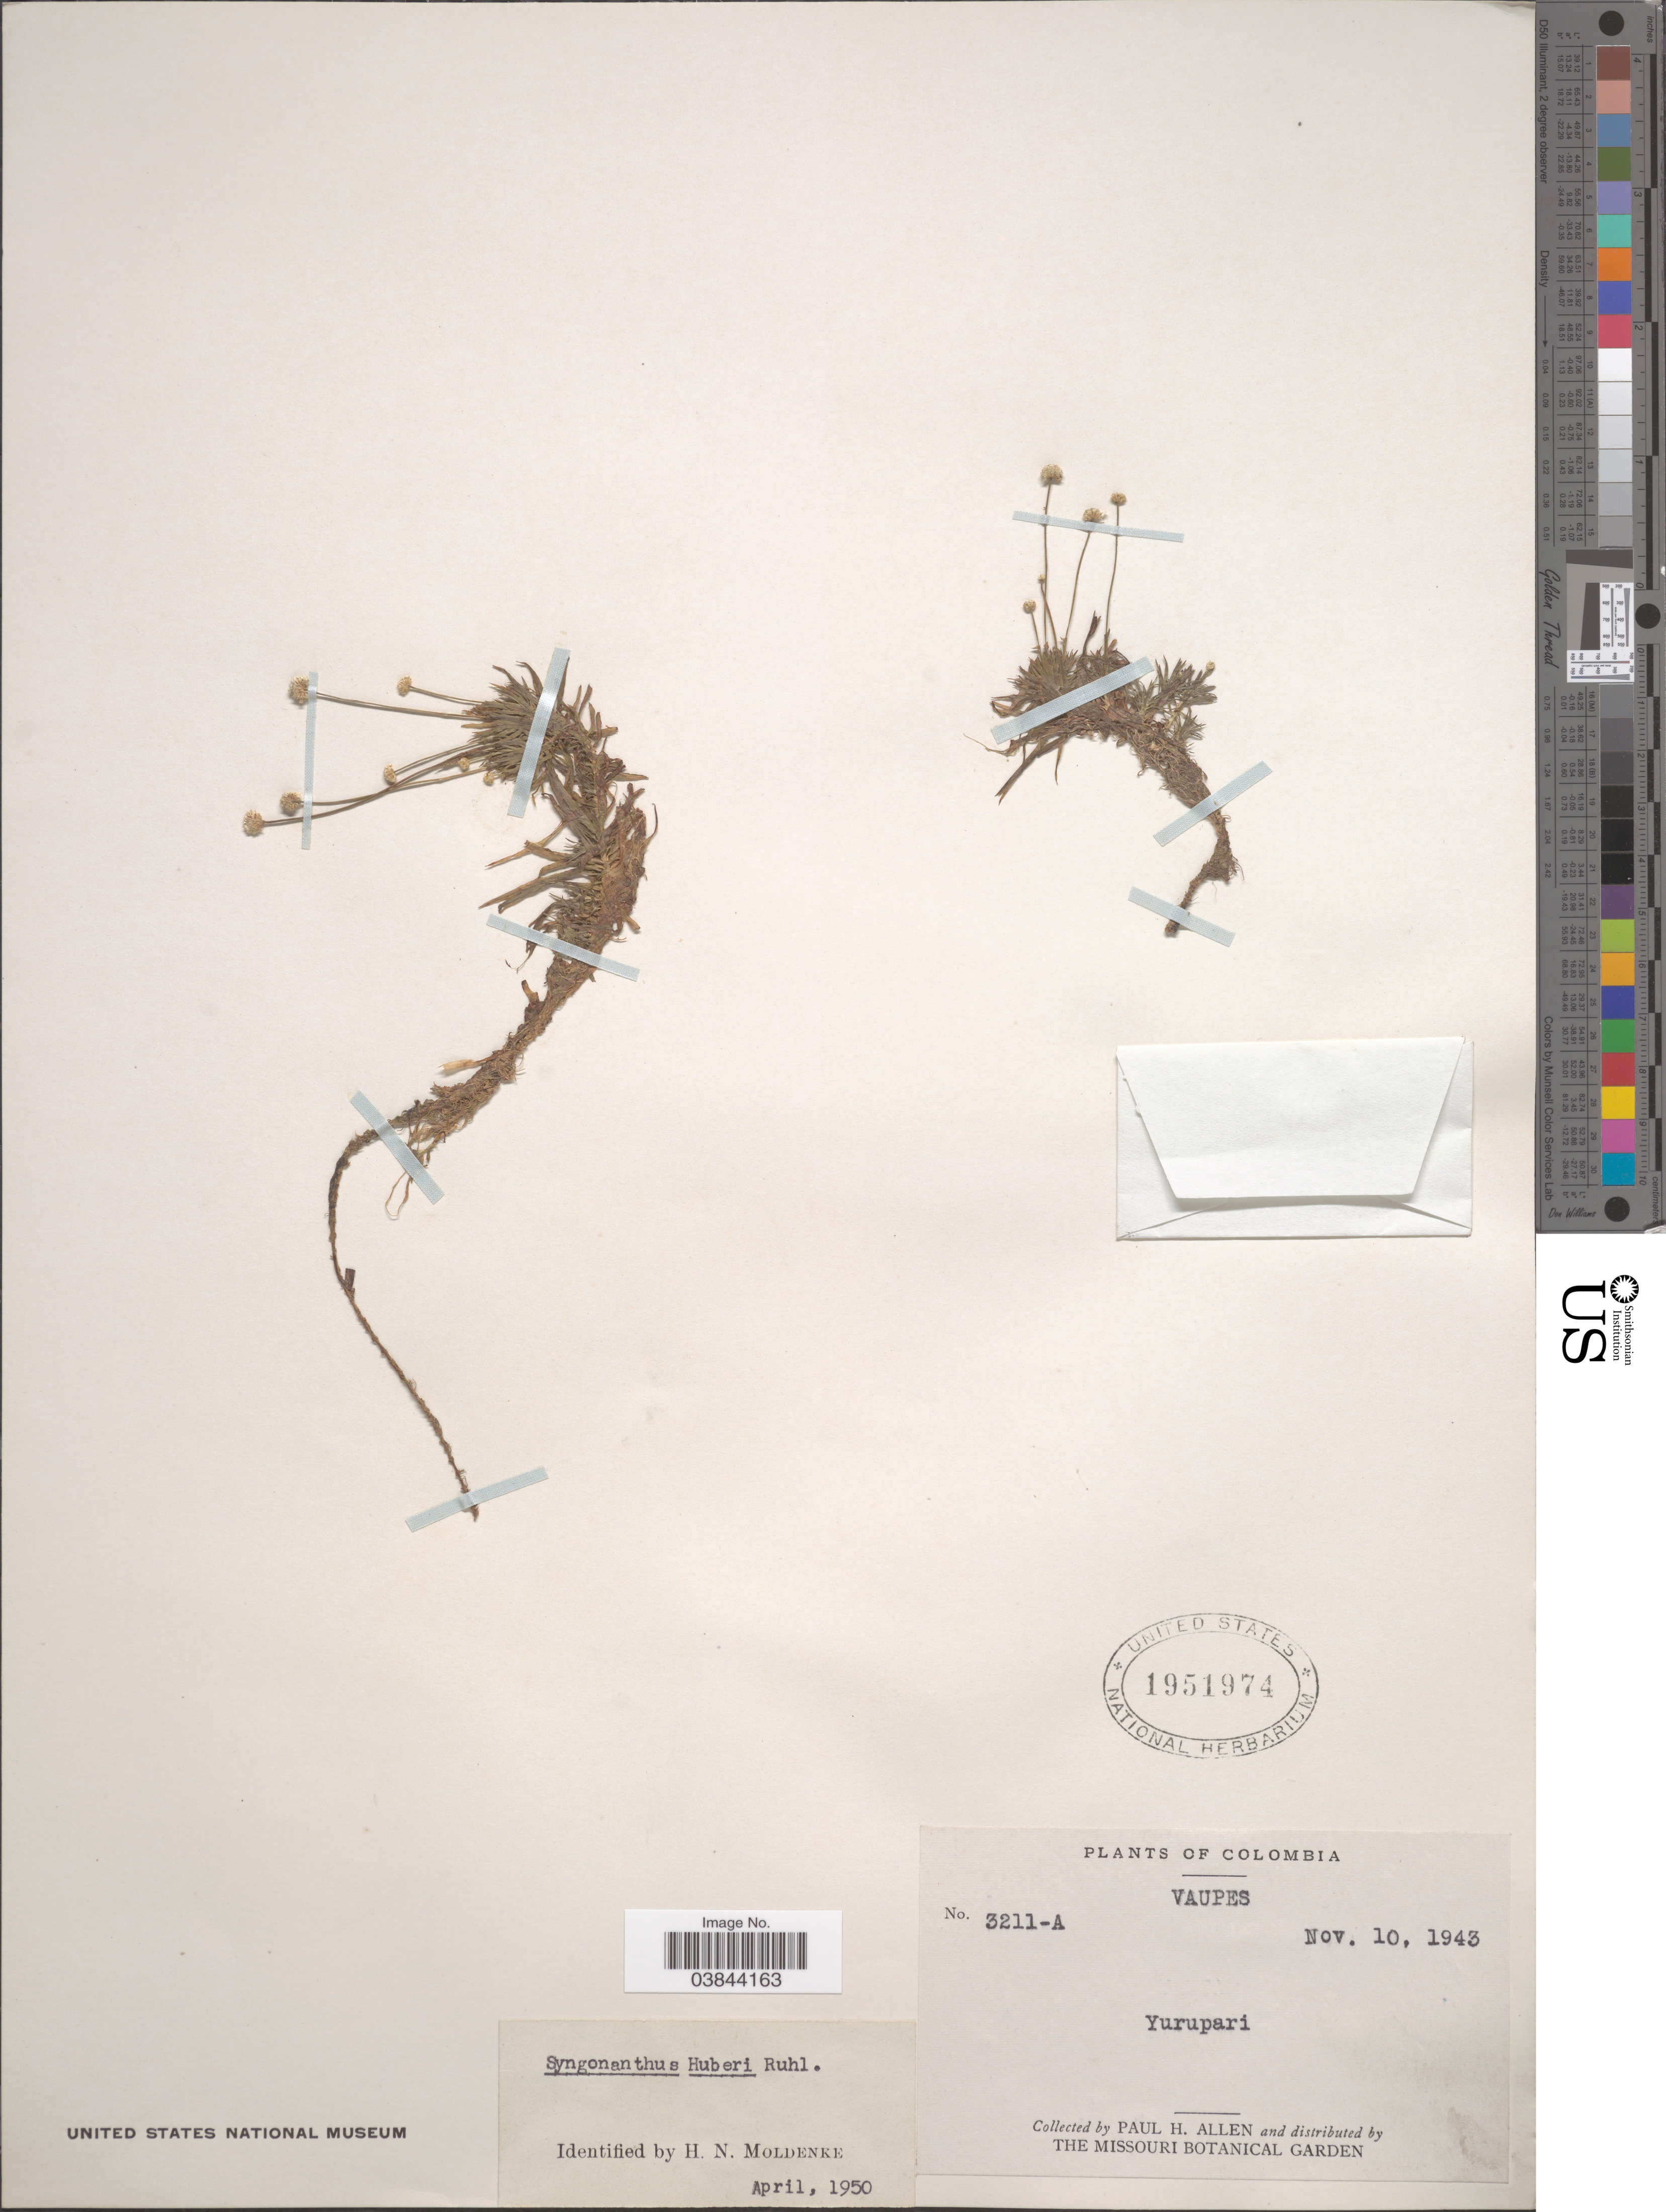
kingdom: Plantae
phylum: Tracheophyta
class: Liliopsida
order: Poales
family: Eriocaulaceae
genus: Syngonanthus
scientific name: Syngonanthus huberi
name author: Ruhland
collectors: P. H. Allen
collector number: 3211-A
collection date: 1943-11-10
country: Colombia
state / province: Vaupés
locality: Yurupari.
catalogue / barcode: US 1951974